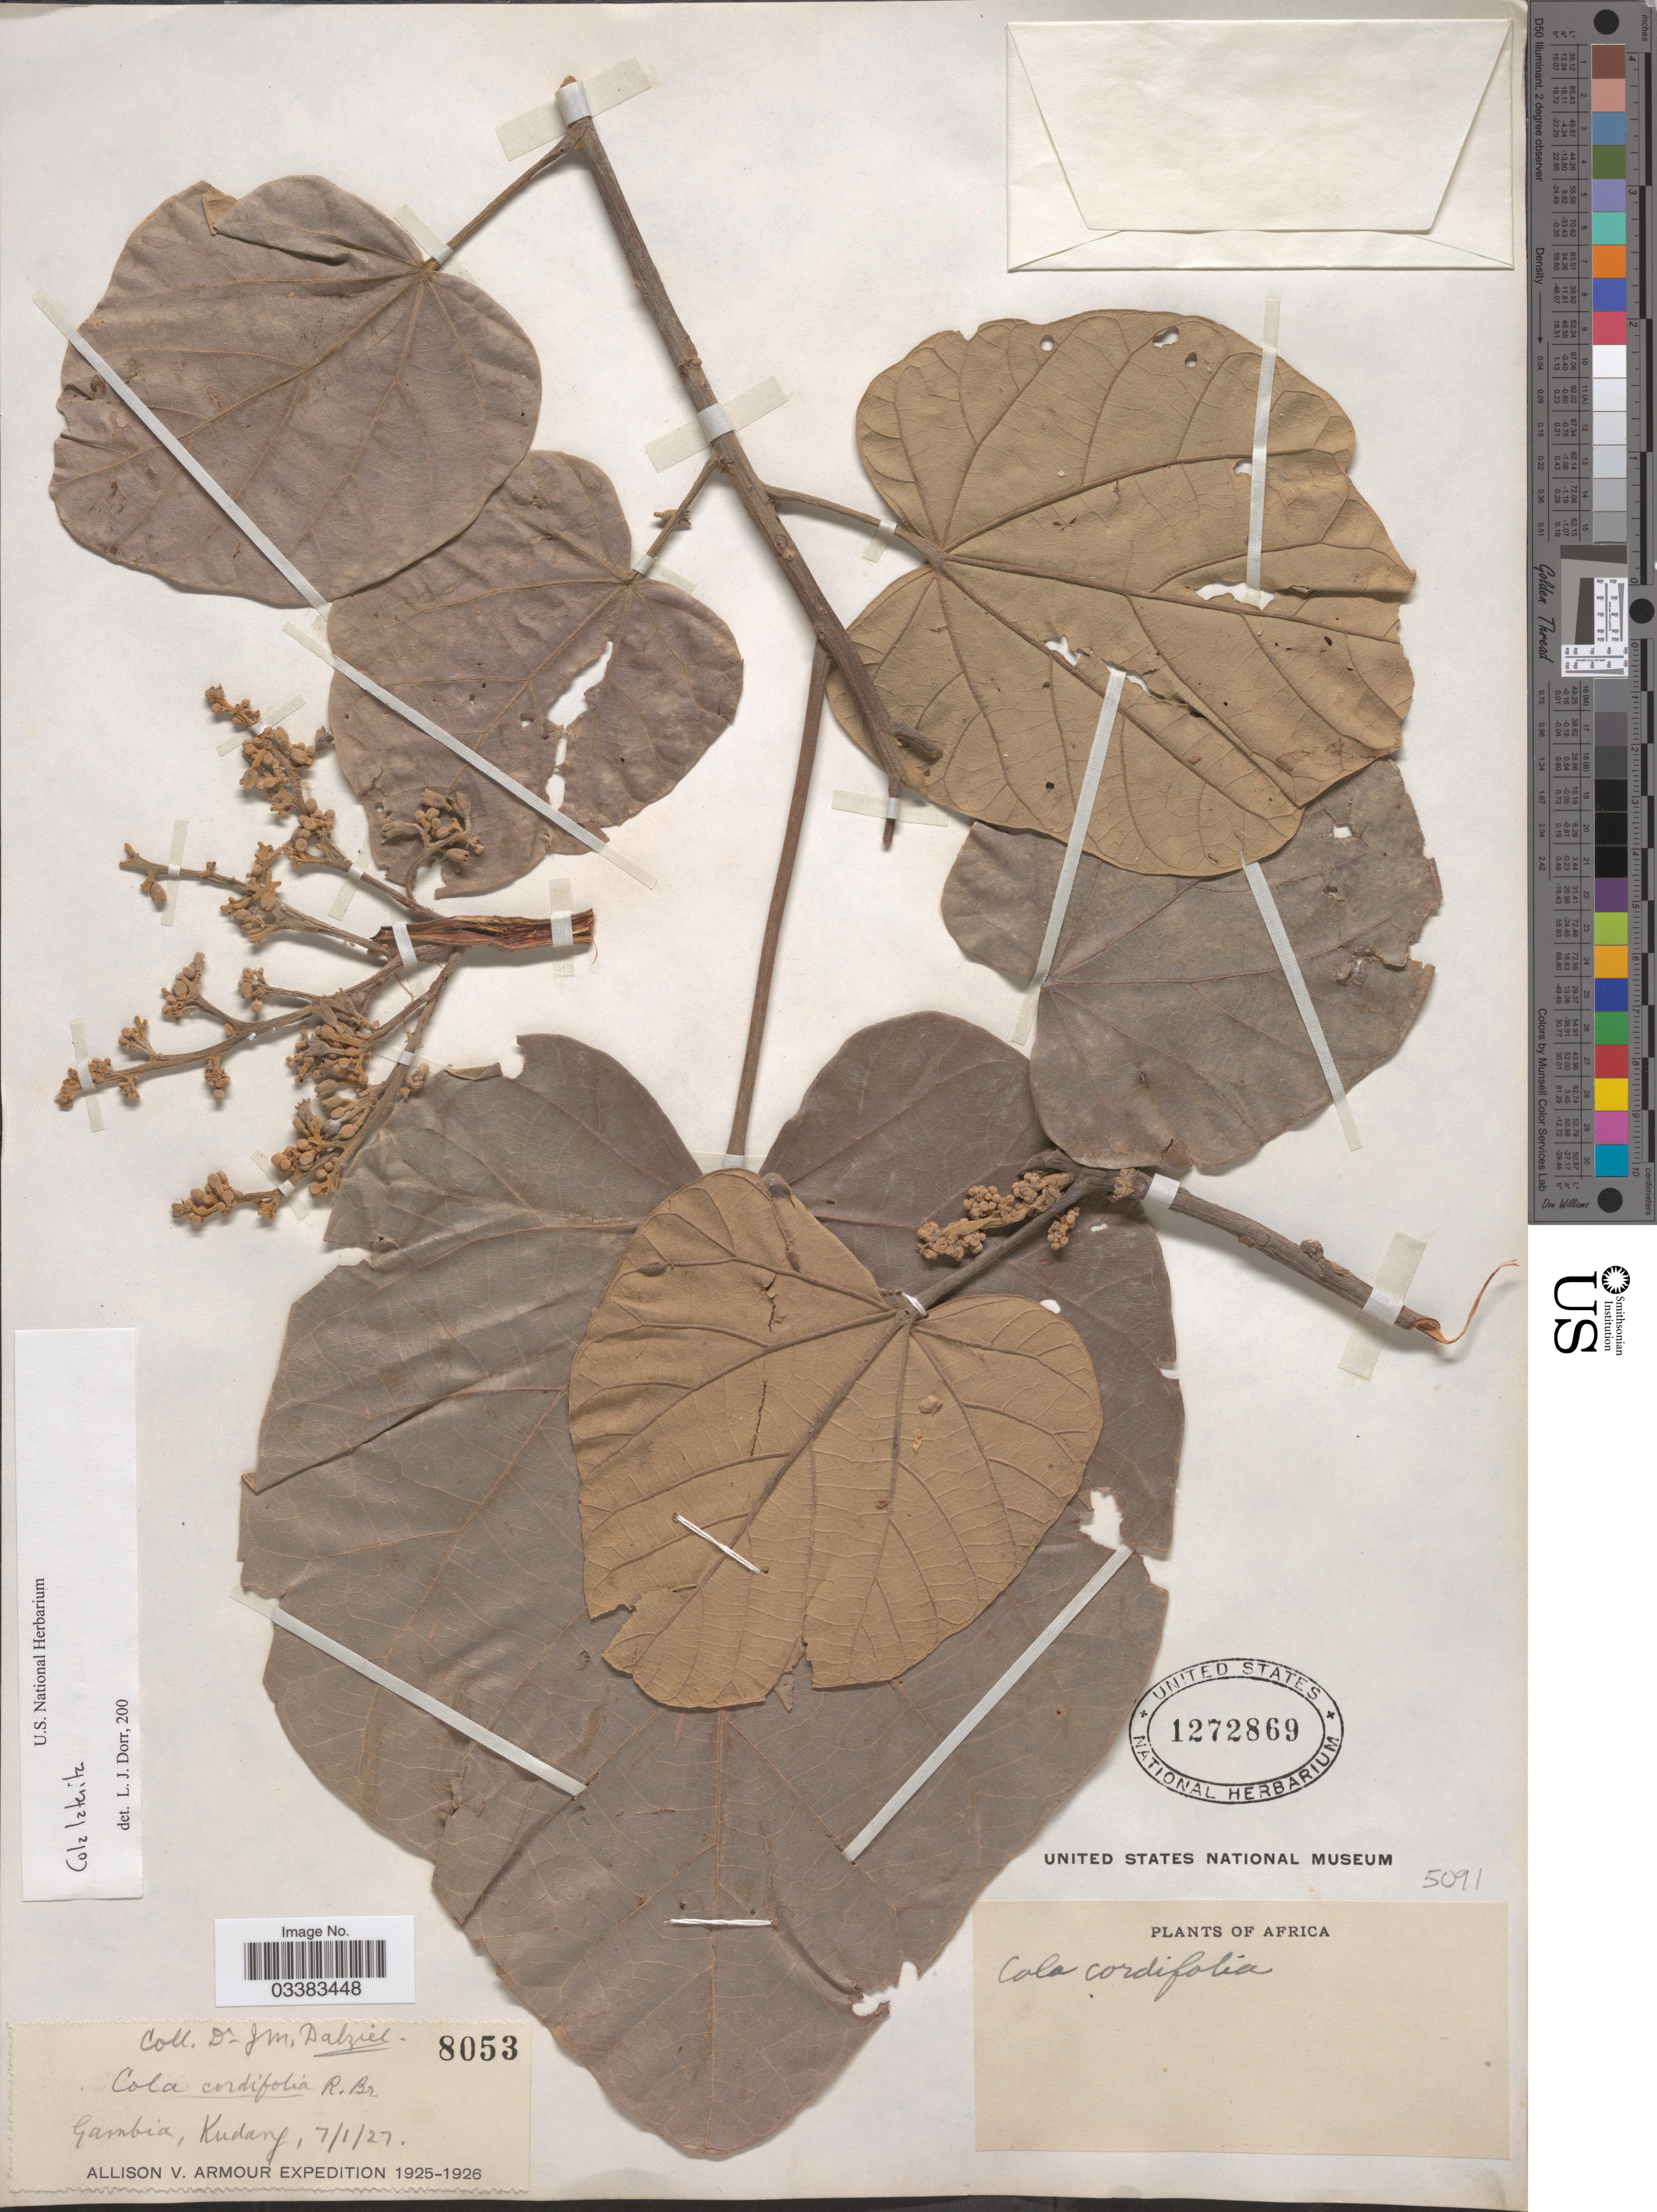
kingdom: Plantae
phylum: Tracheophyta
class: Magnoliopsida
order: Malvales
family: Malvaceae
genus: Cola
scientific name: Cola lateritia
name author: K. Schum.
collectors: J. Dalziel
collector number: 8053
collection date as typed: Transcribed d/m/y: 7/1/27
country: Gambia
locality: Kudang.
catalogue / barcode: US 1272869